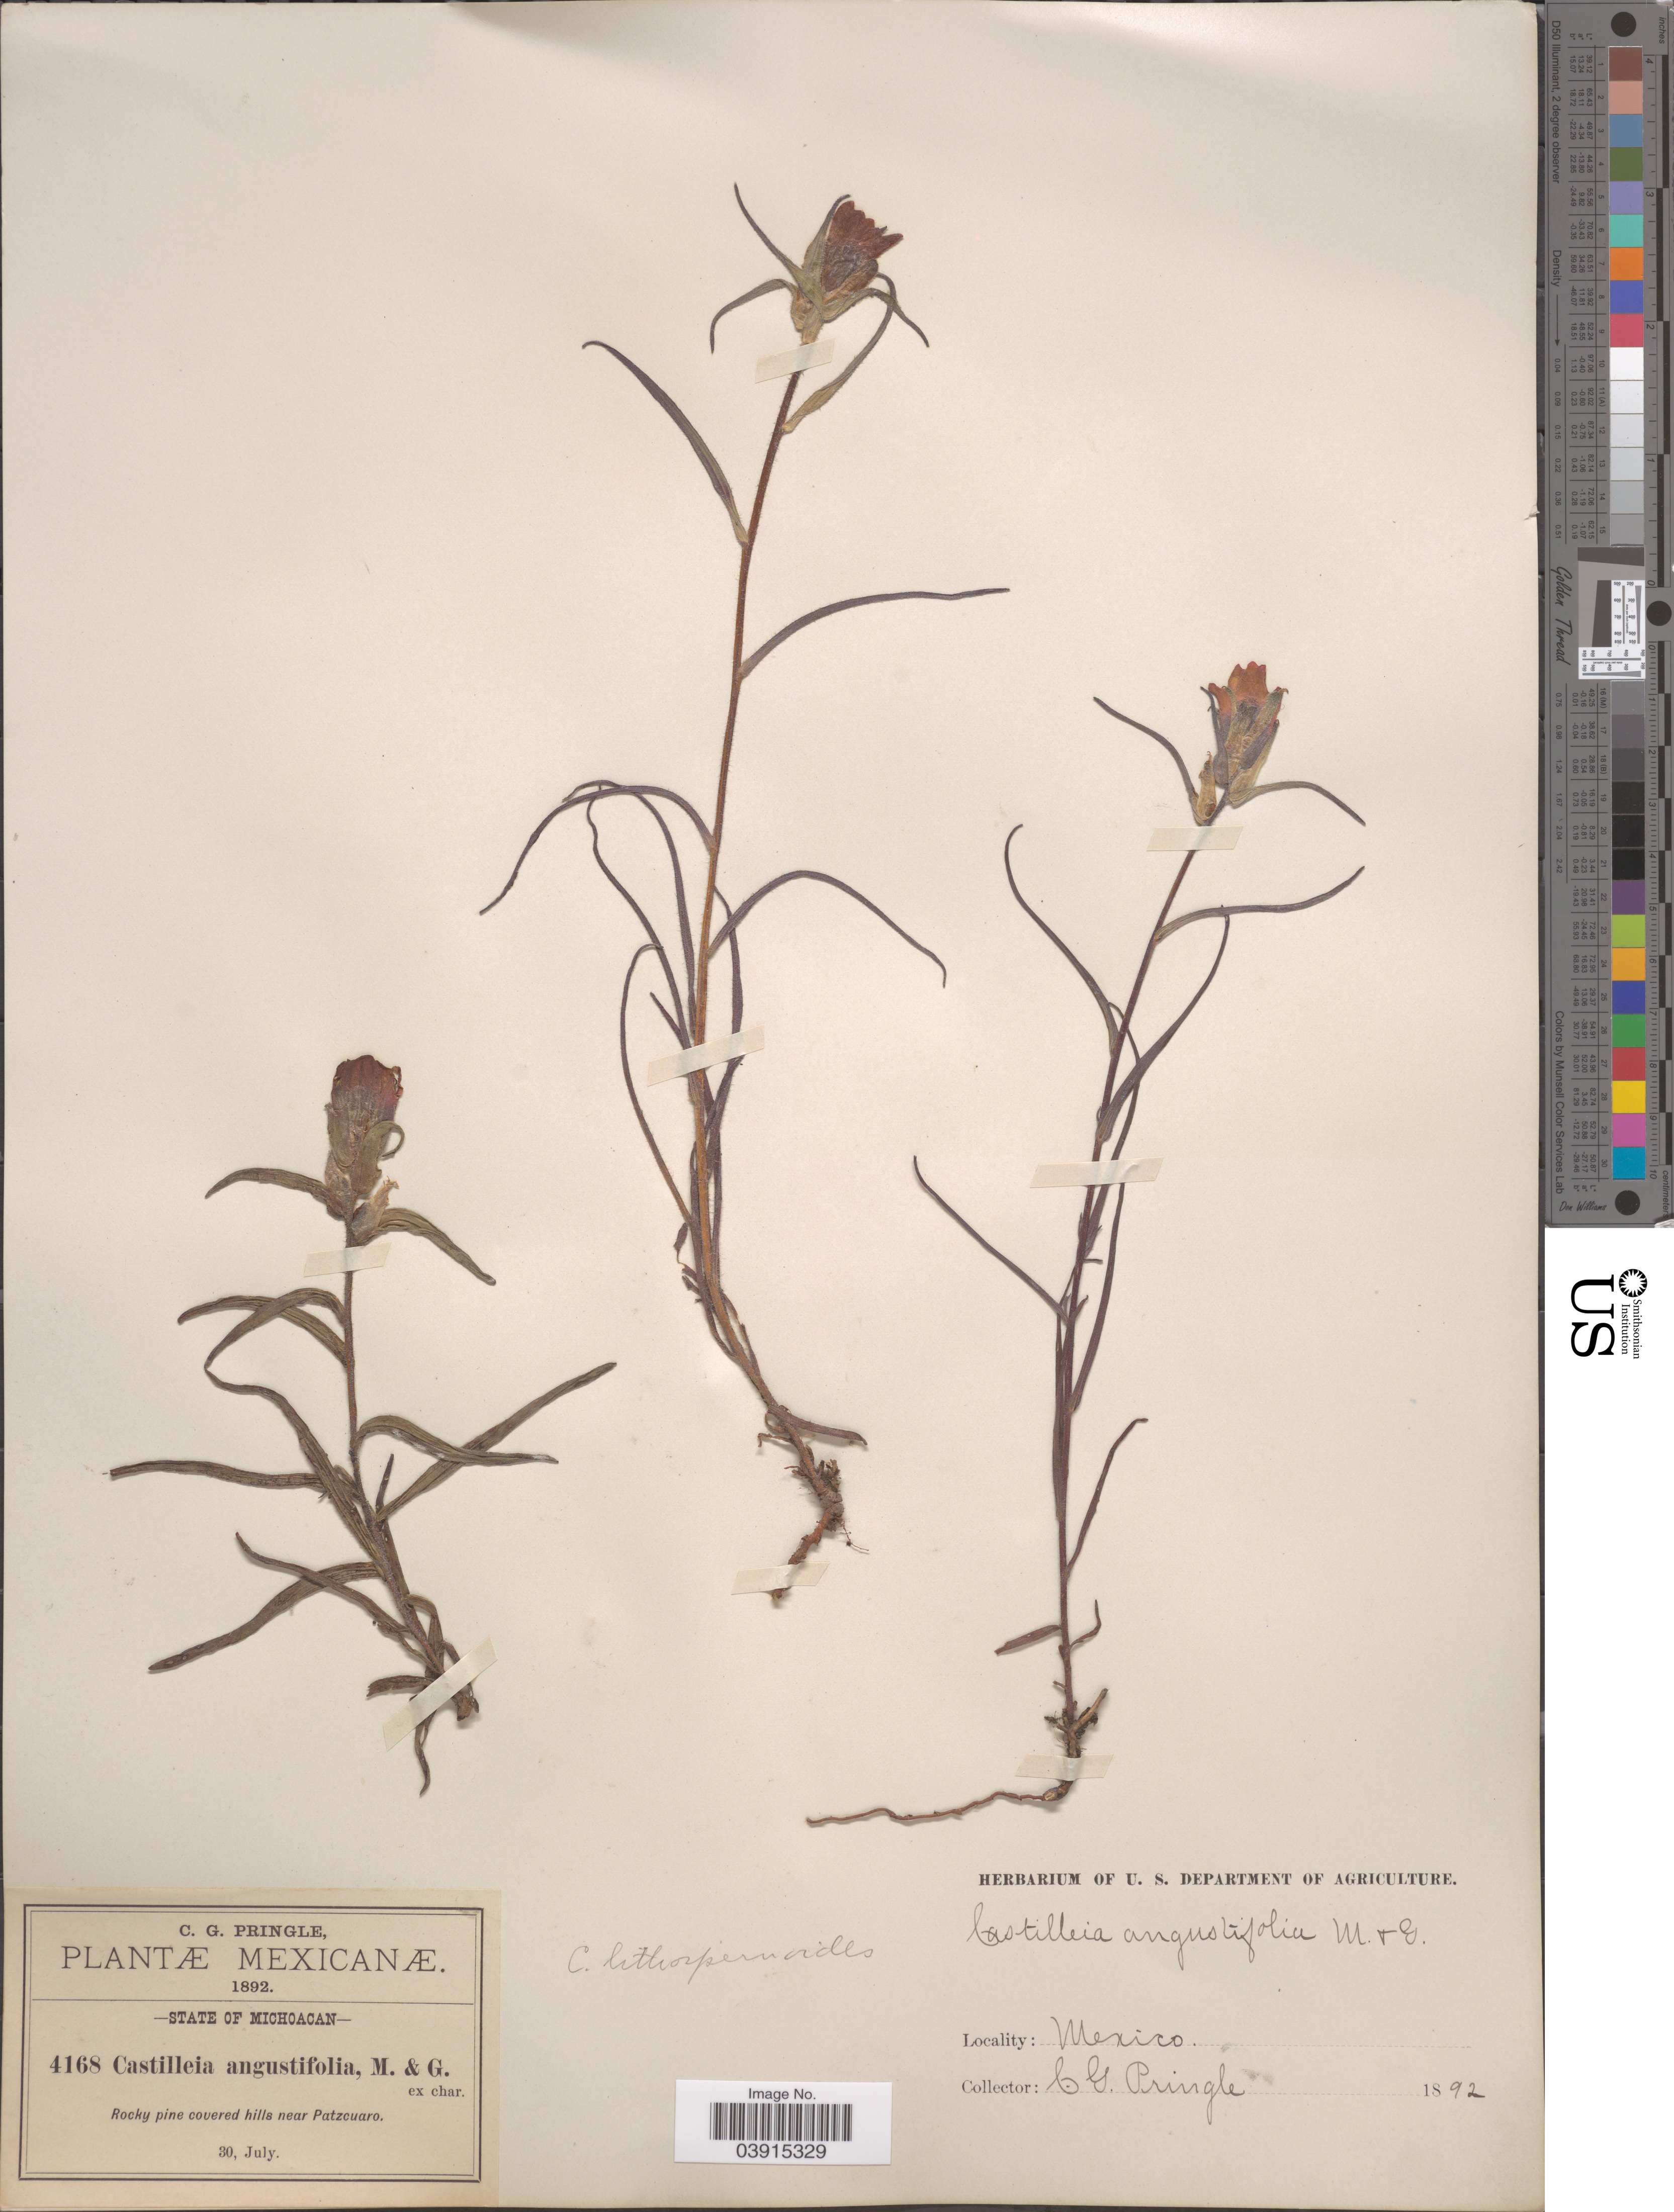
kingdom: Plantae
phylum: Tracheophyta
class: Magnoliopsida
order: Lamiales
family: Orobanchaceae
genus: Castilleja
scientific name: Castilleja lithospermoides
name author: Kunth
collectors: C. G. Pringle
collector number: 4168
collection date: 1892-07-30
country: Mexico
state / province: Michoacán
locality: Near Patzcuaro.